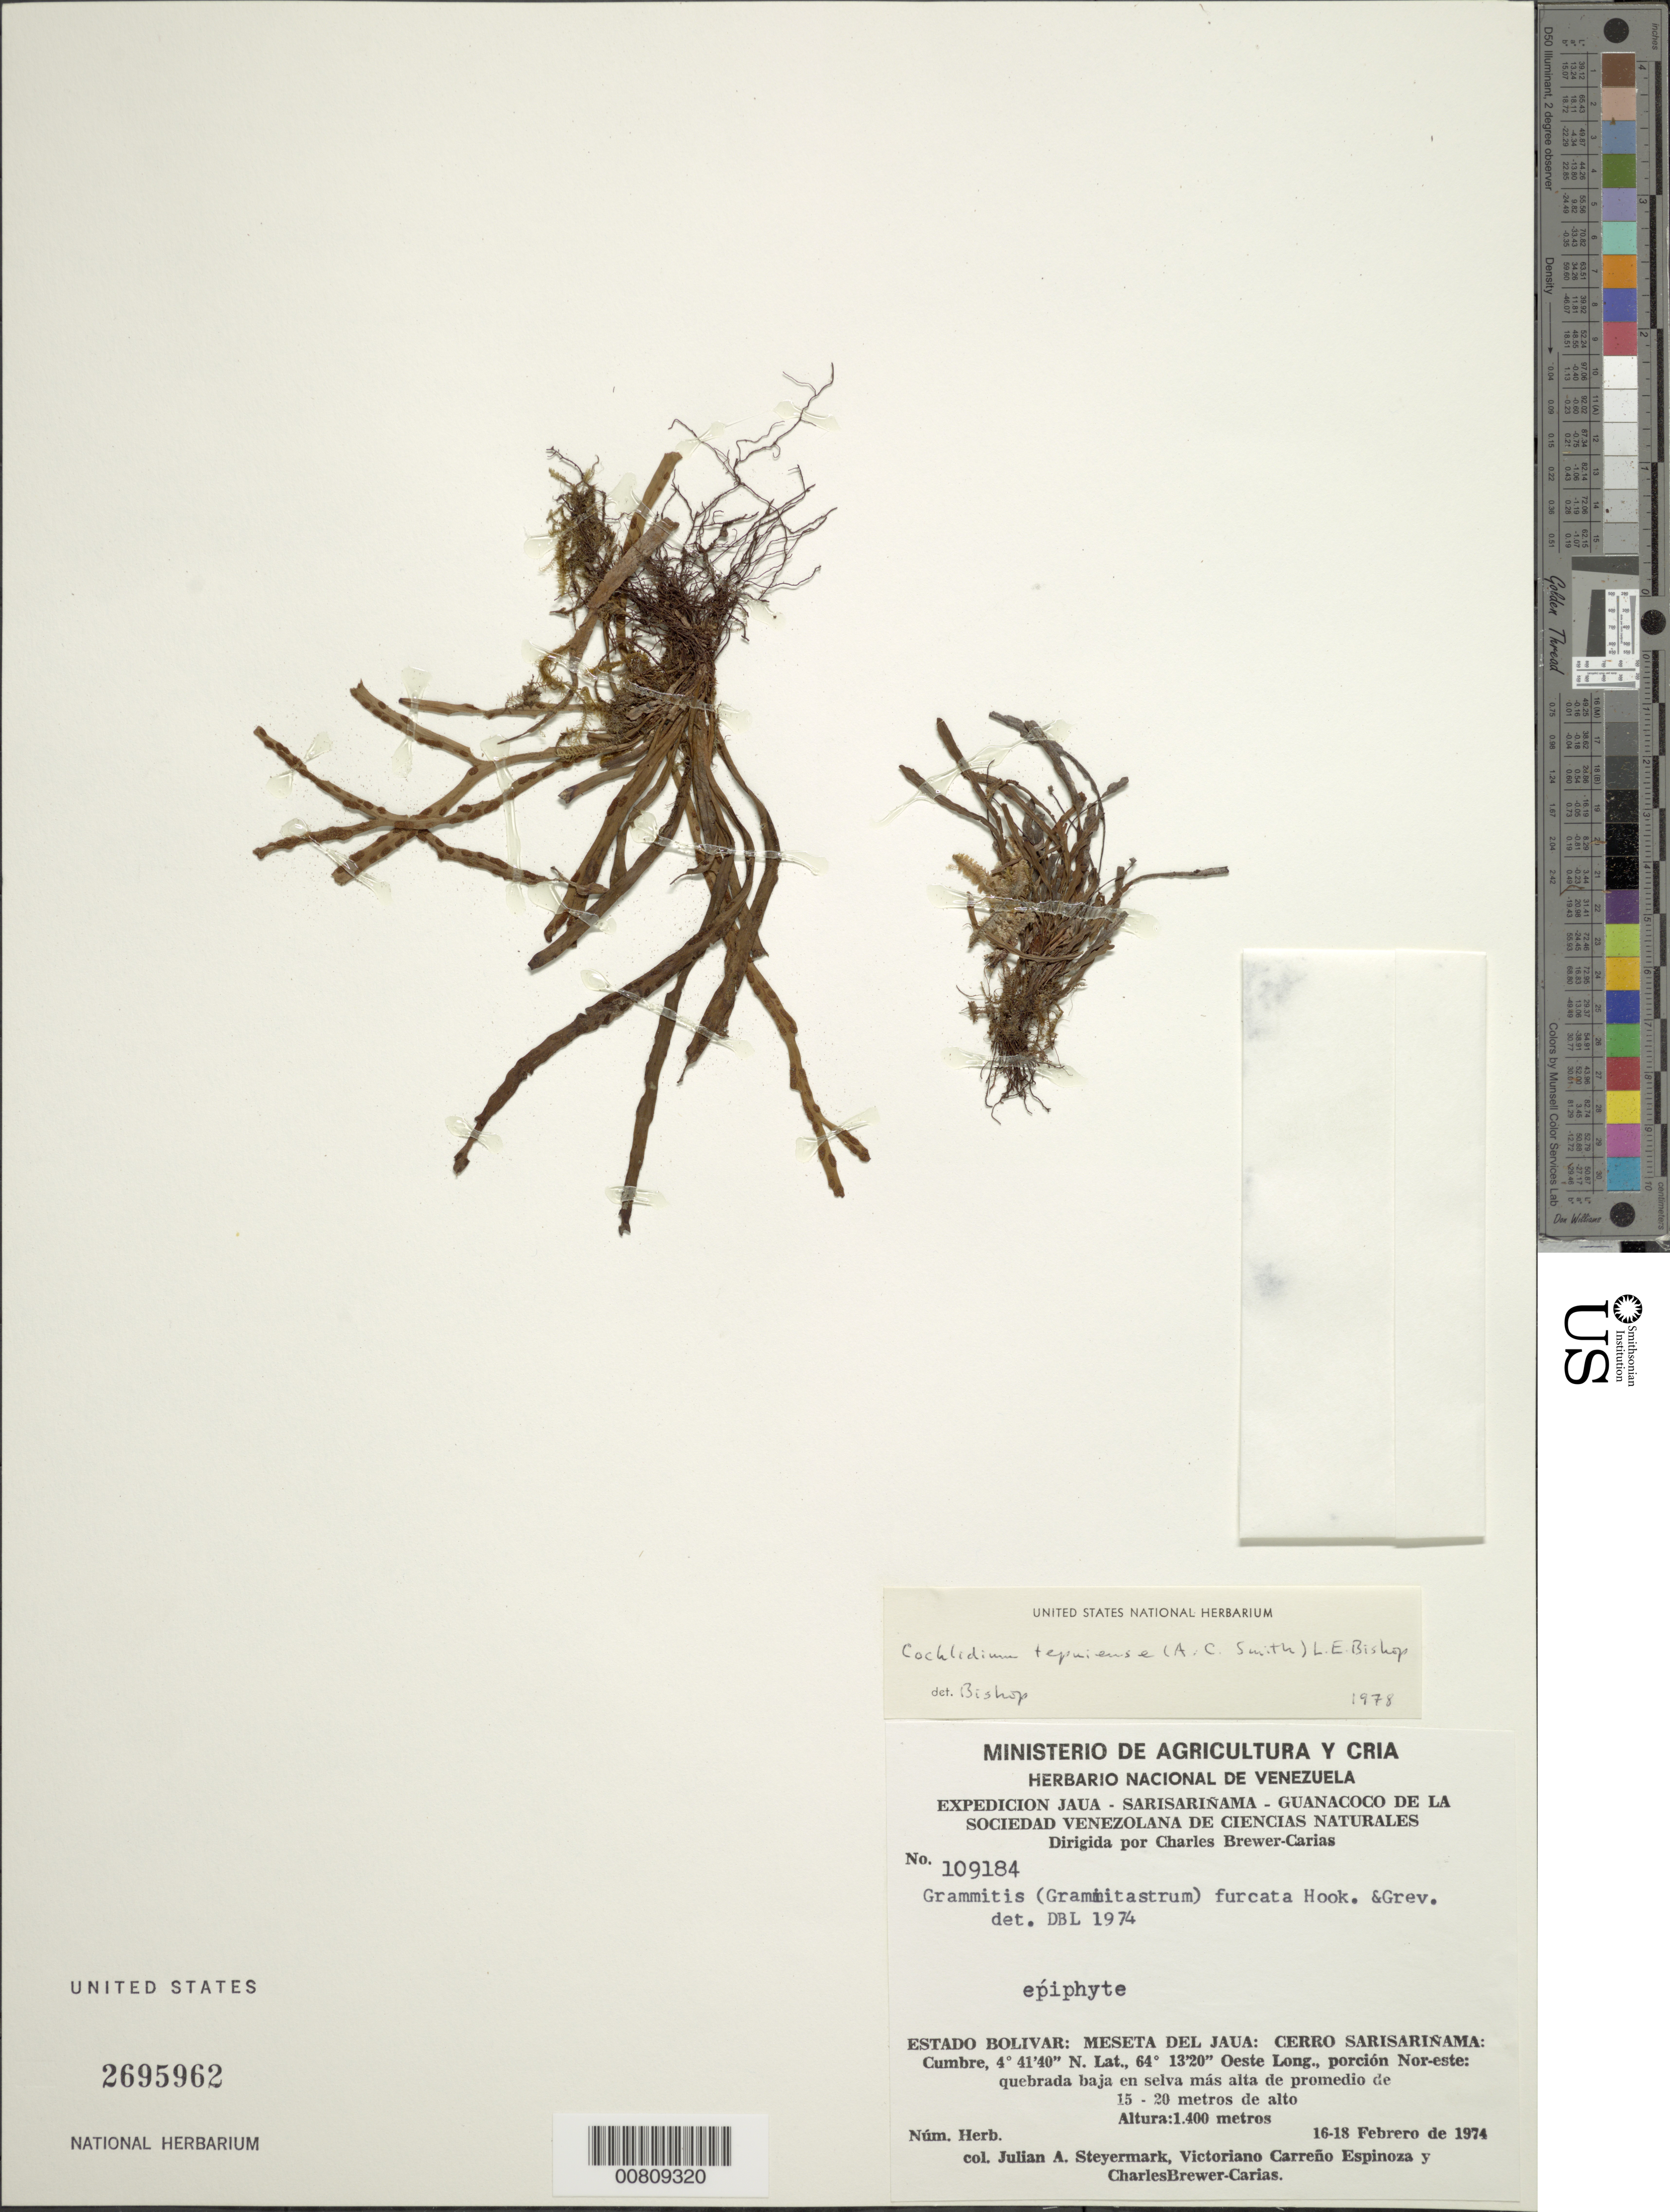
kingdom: Plantae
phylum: Tracheophyta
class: Polypodiopsida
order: Polypodiales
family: Polypodiaceae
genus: Cochlidium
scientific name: Cochlidium tepuiense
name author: (A.C. Sm.) L.E. Bishop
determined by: Bishop, L. E.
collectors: J. Steyermark, V. Carreño E. & C. Brewer-Carias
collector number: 109184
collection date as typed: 16-Feb-74 to 18-Feb-74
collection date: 1974-02-16/1974-02-18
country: Venezuela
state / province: Bolívar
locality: Meseta del Jaua: Cerro Sarisariñama, summit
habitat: Quebrada baja en selva mas alta de promedio de 15-20 m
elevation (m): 1400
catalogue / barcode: US 2695962